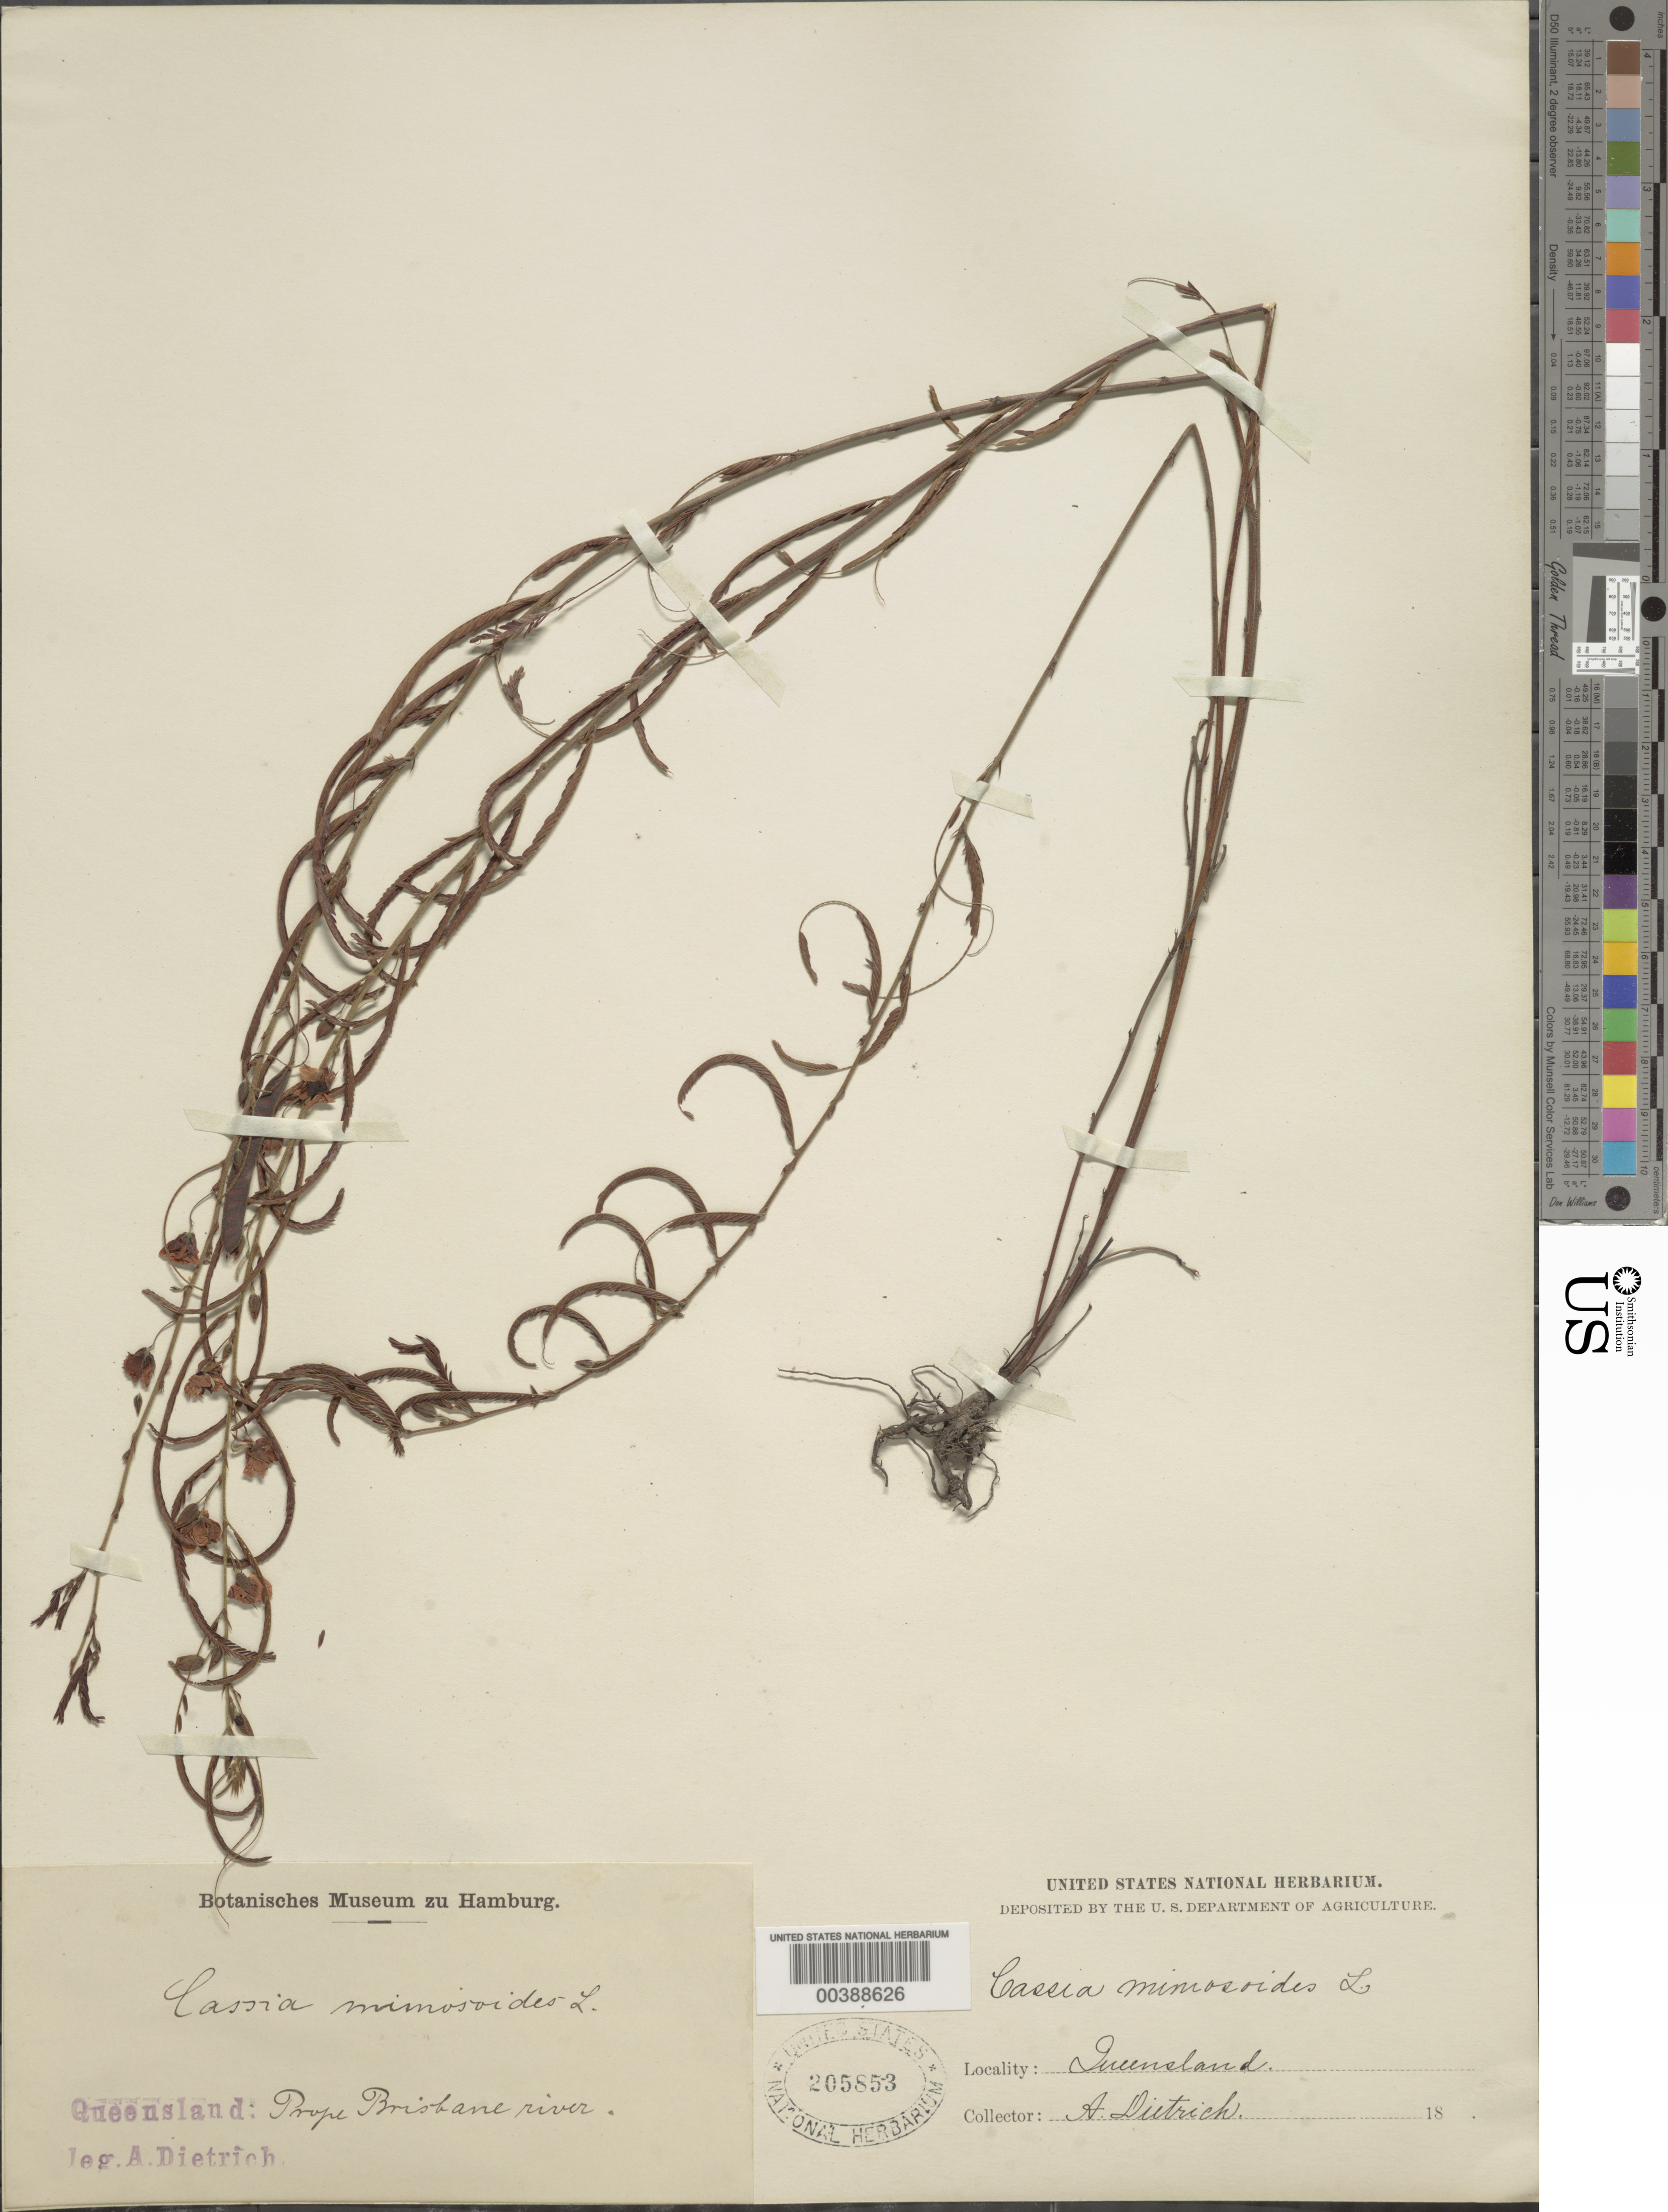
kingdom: Plantae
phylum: Tracheophyta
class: Magnoliopsida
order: Fabales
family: Fabaceae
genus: Chamaecrista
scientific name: Chamaecrista mimosoides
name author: (L.) Greene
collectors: A. Dietrich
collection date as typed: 18--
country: Australia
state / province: Queensland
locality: Near brisbane river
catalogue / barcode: US 205853